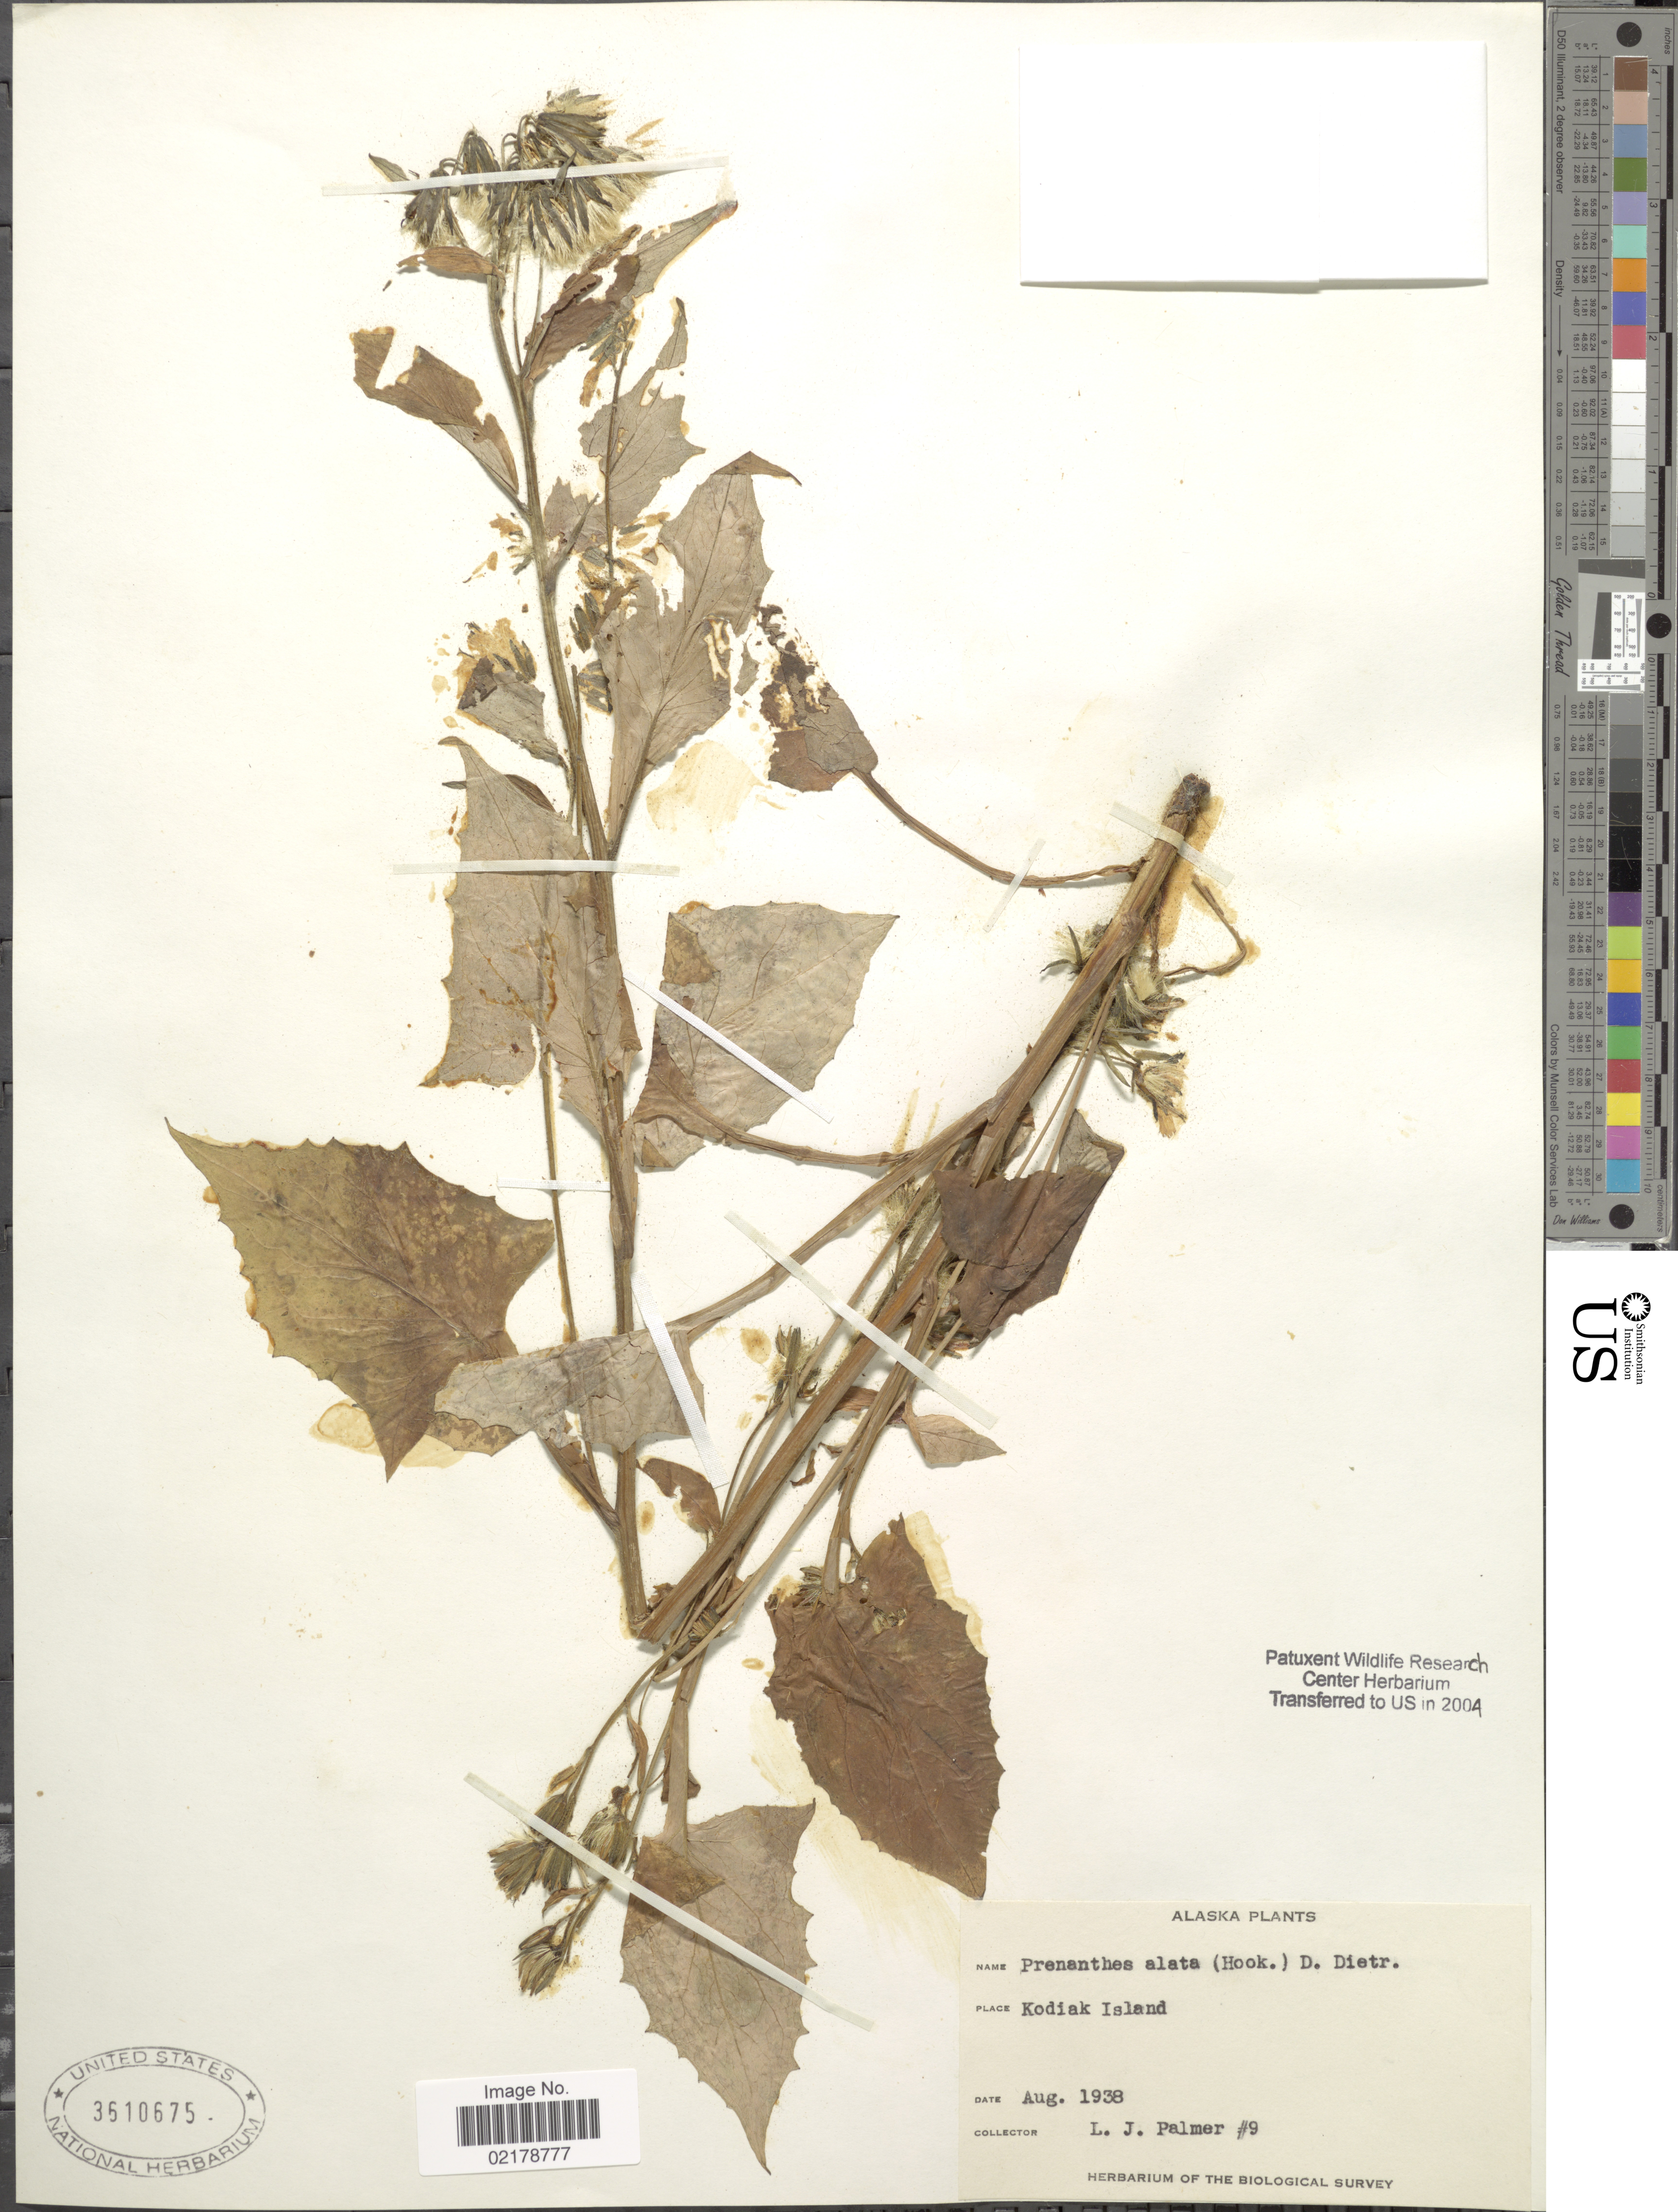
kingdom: Plantae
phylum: Tracheophyta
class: Magnoliopsida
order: Asterales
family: Asteraceae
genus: Nabalus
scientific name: Nabalus alatus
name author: Hook.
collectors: L. J. Palmer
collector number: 9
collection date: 1938-08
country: United States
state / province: Alaska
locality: Kodiak Island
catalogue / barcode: US 3610675